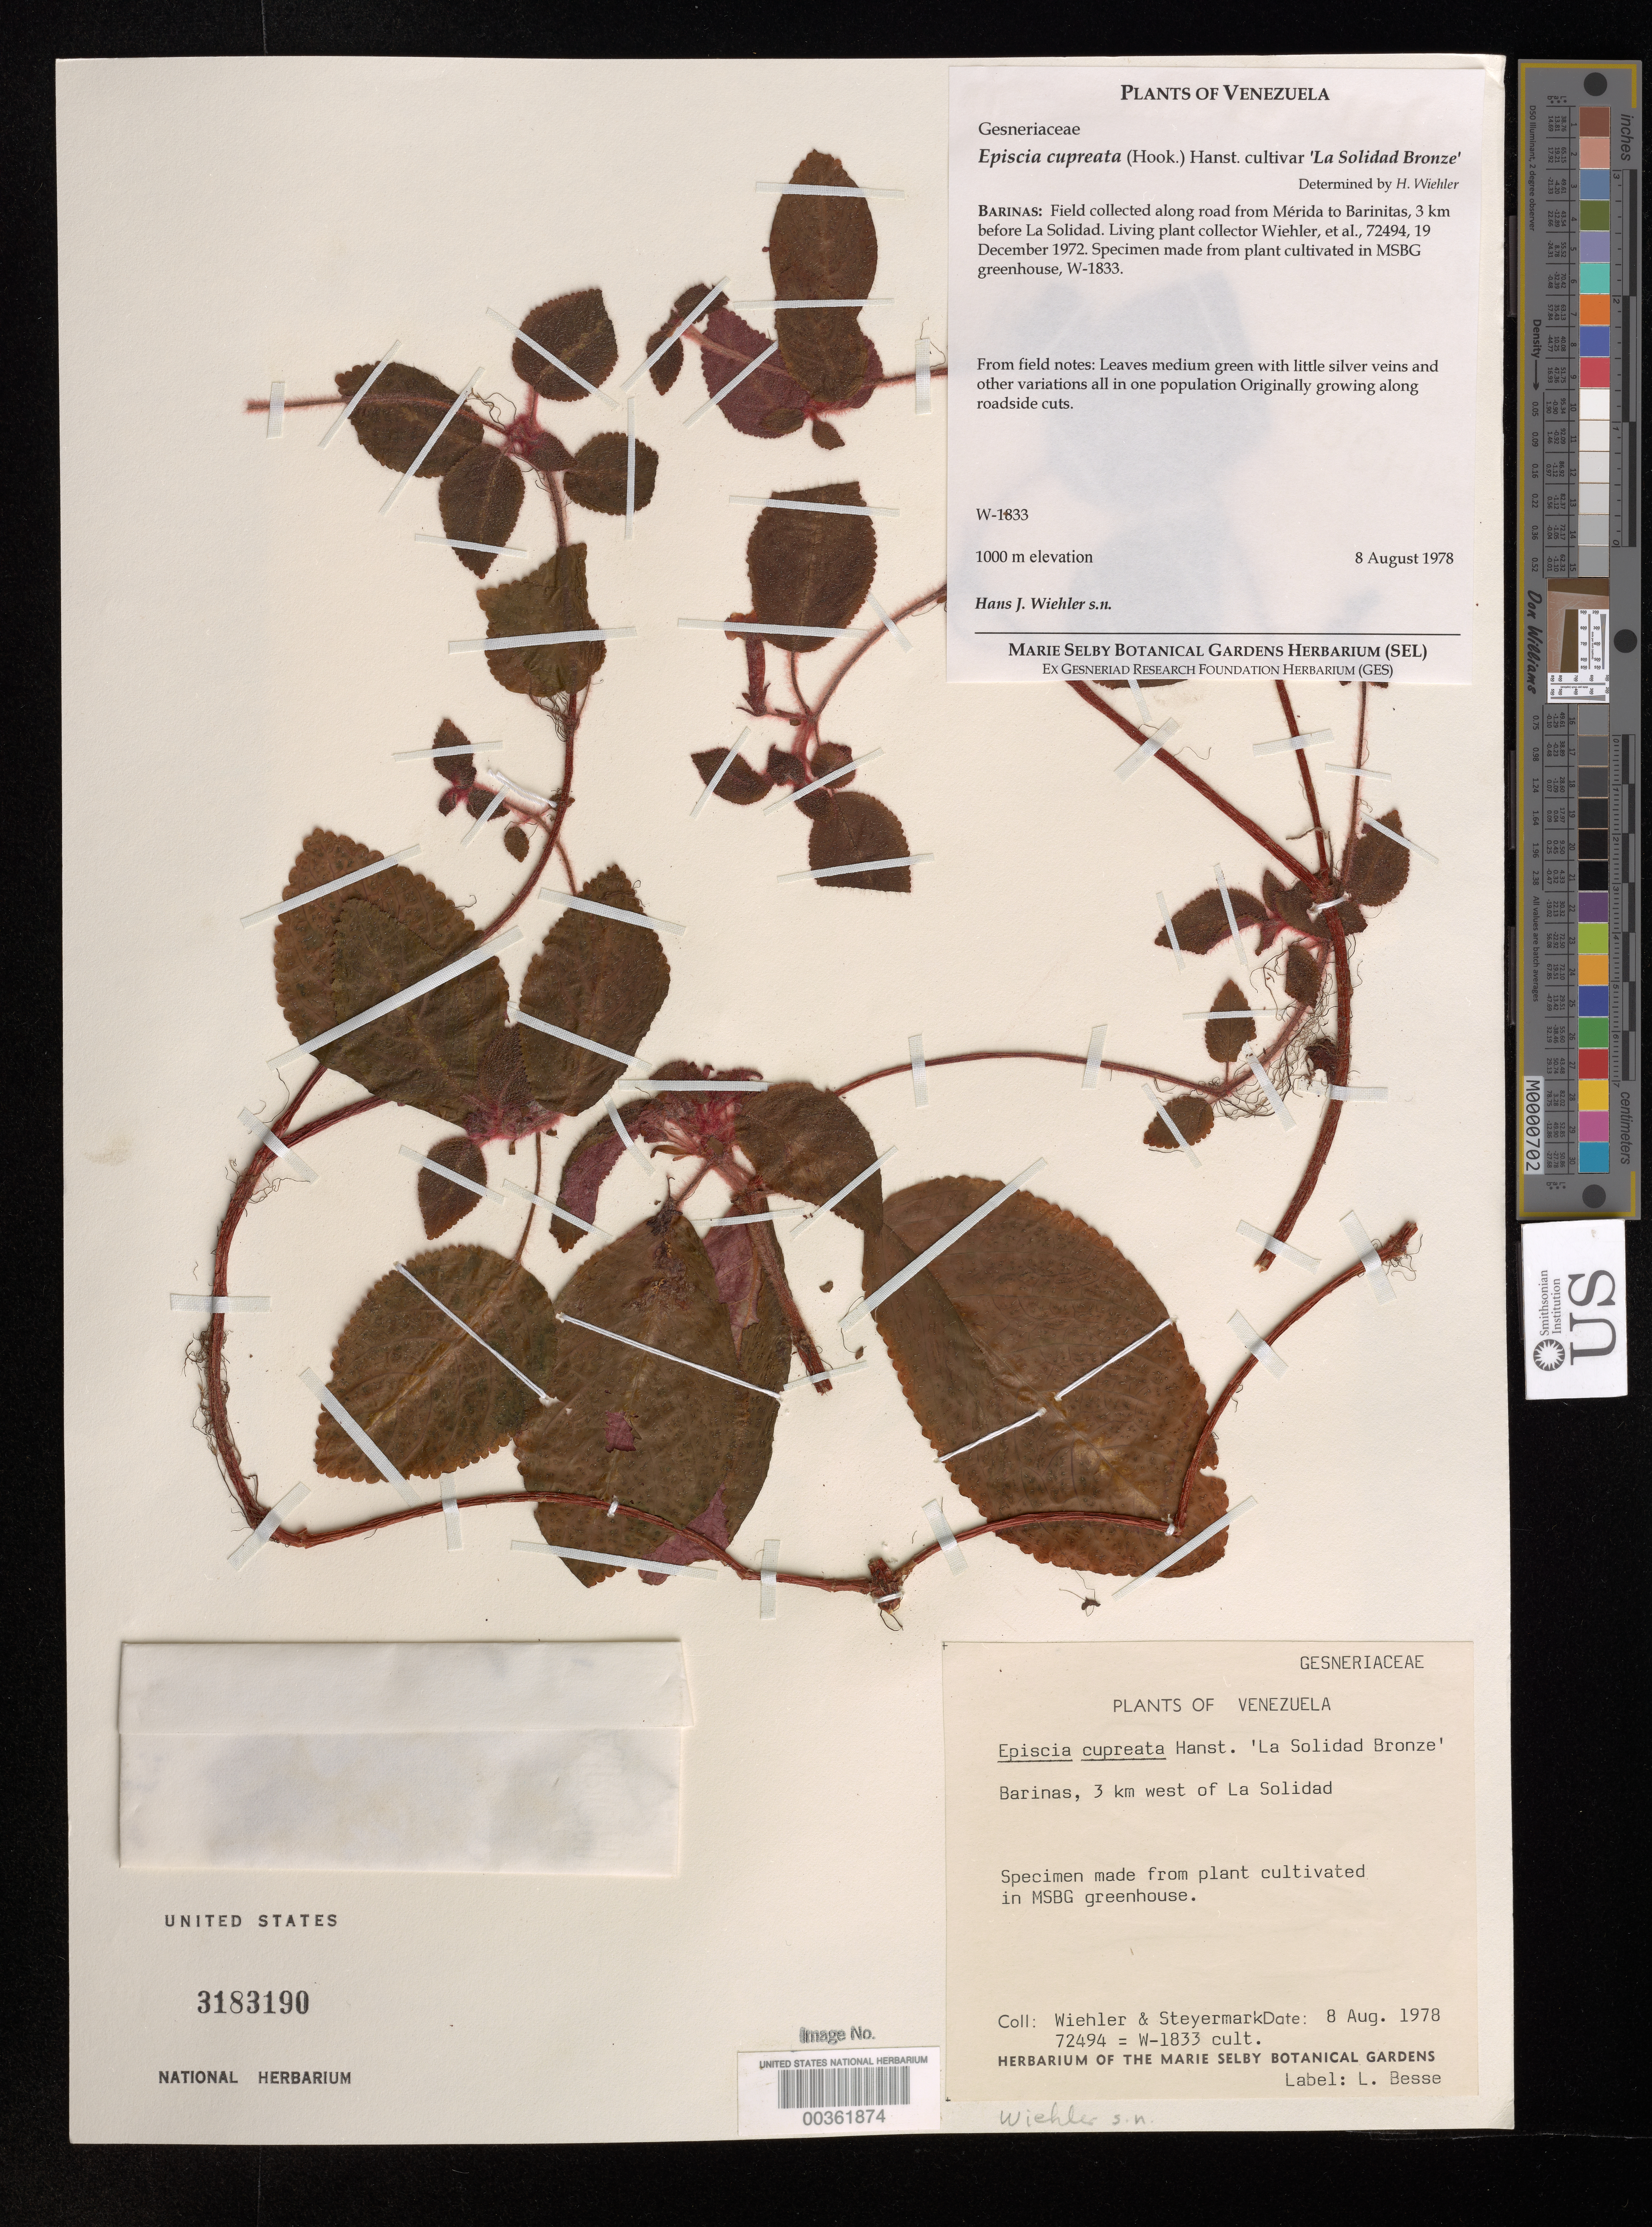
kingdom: Plantae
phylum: Tracheophyta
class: Magnoliopsida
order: Lamiales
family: Gesneriaceae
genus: Episcia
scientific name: Episcia cupreata 'La Solidad Bronze'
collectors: H. J. Wiehler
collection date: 1978-08-08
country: United States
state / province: Florida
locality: Marie Selby Botanical Gardens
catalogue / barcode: US 3183190